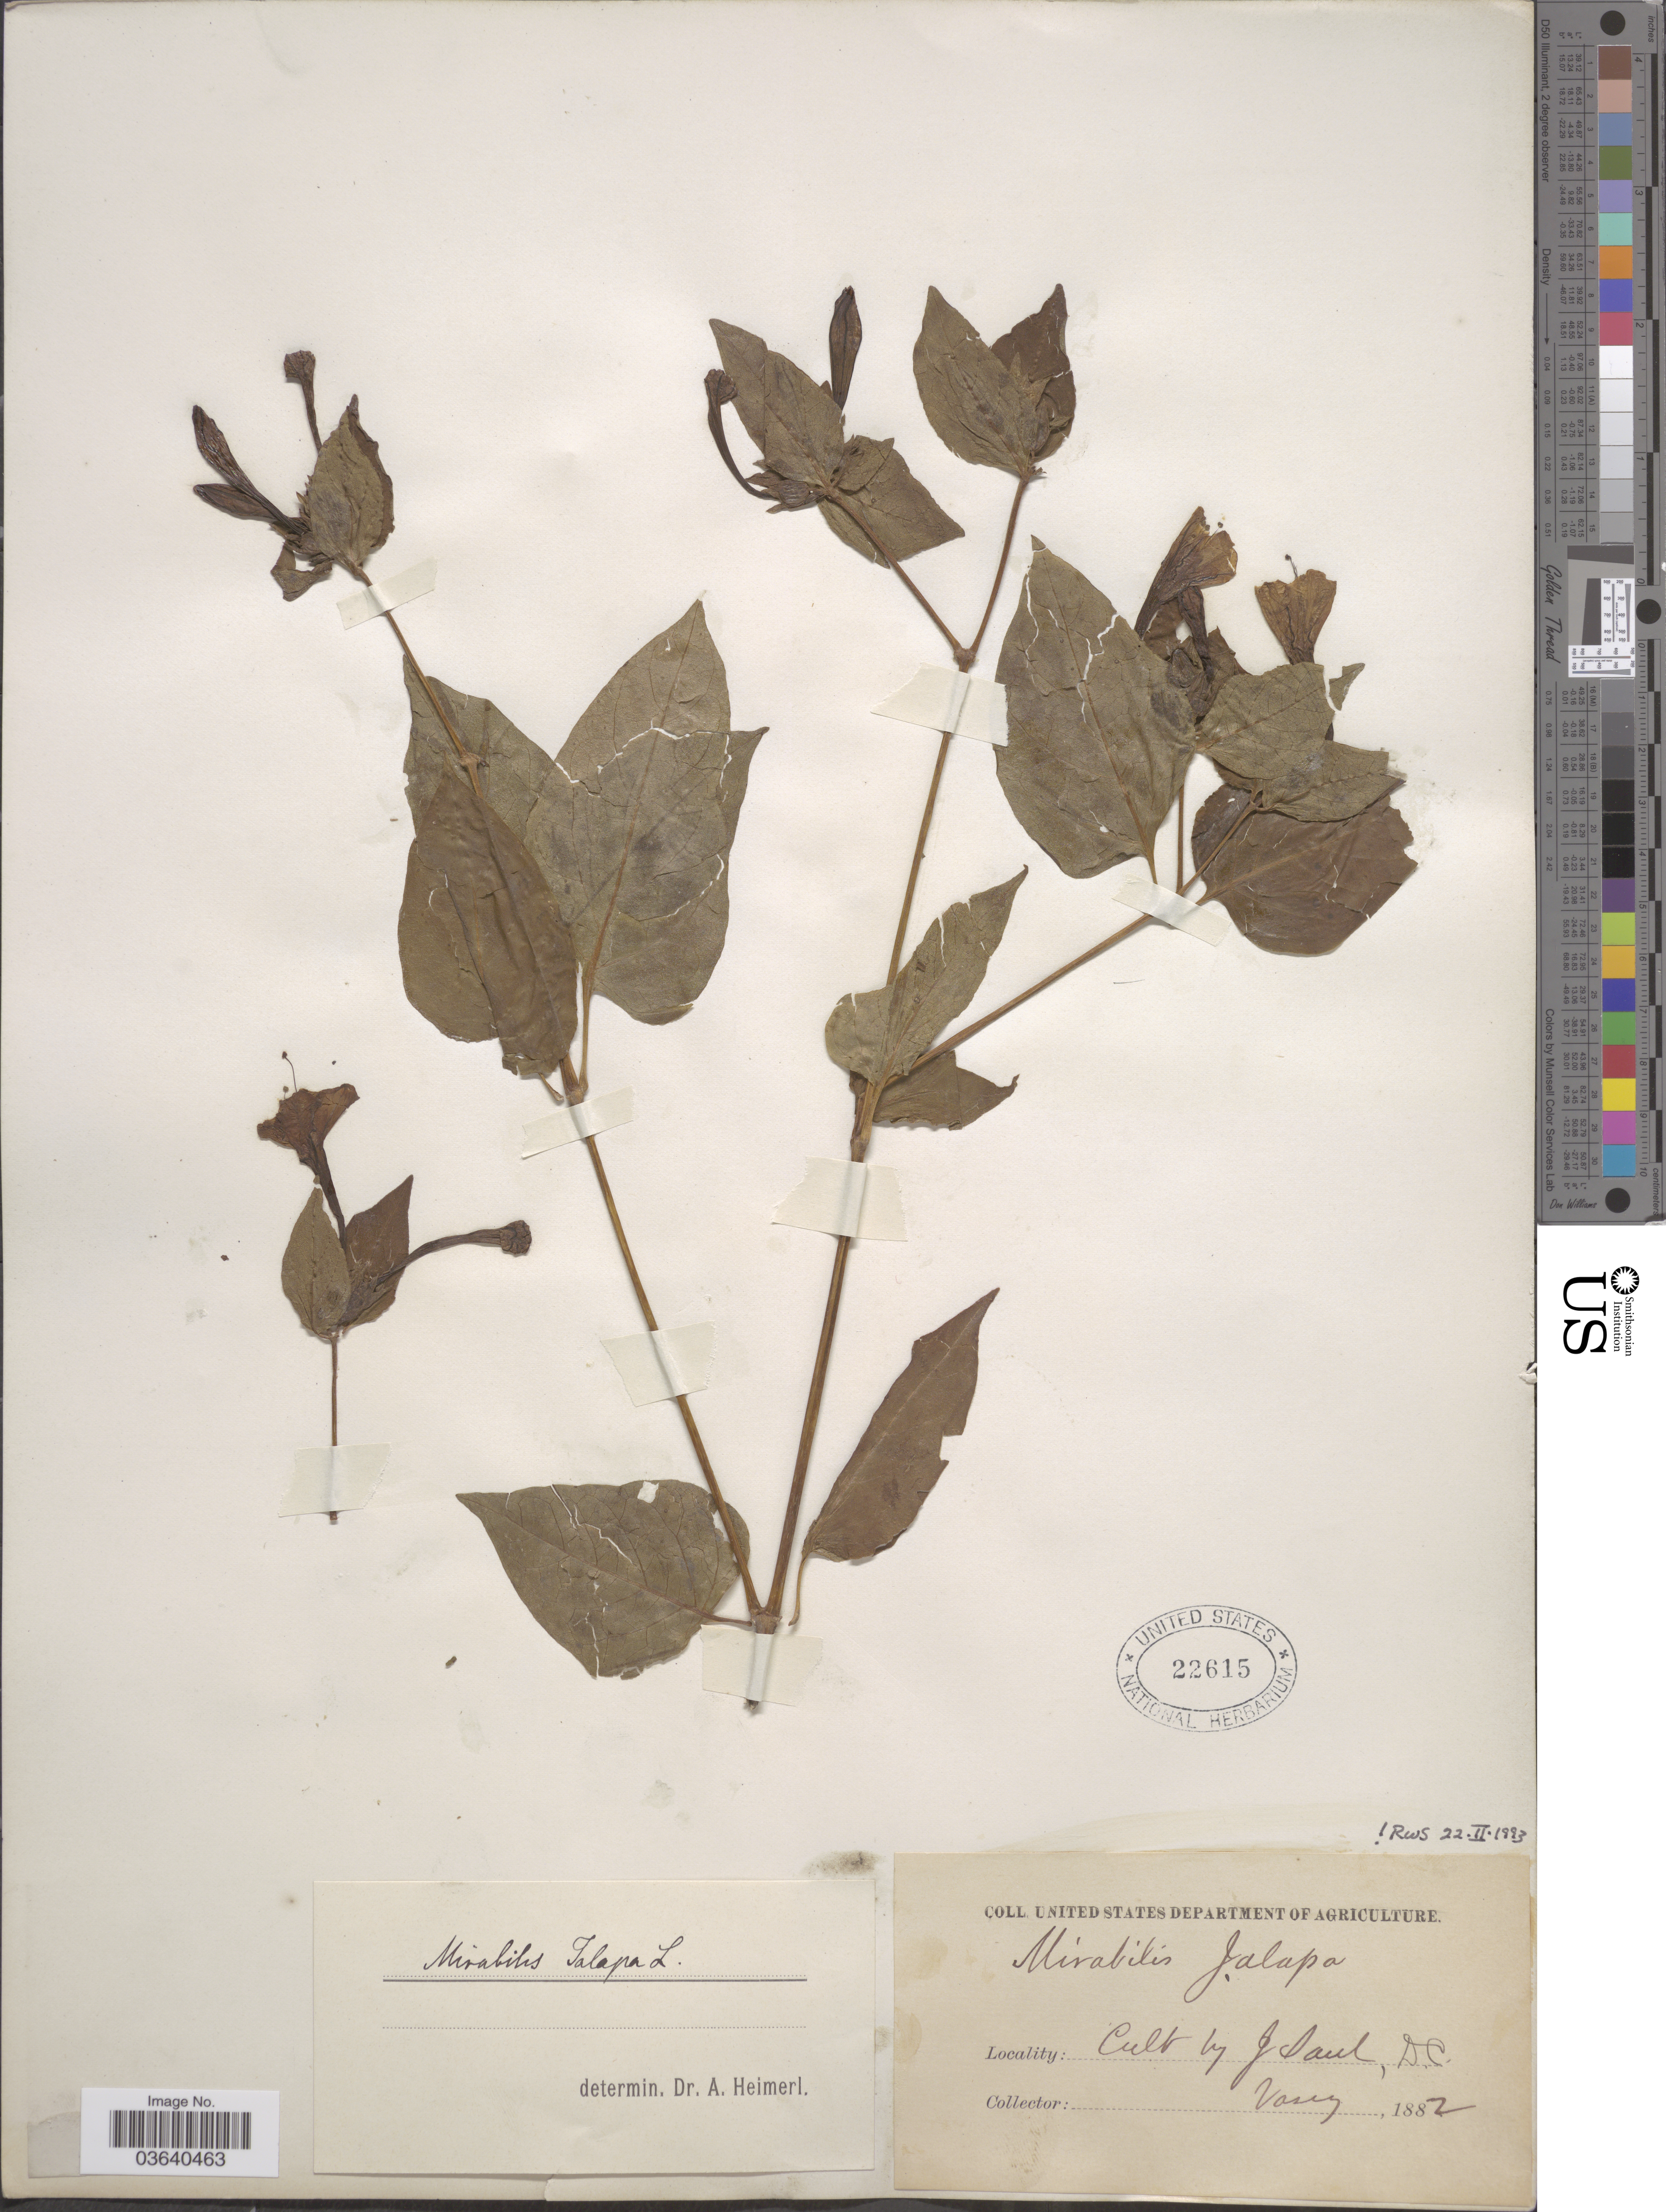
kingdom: Plantae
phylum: Tracheophyta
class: Magnoliopsida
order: Caryophyllales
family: Nyctaginaceae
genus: Mirabilis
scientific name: Mirabilis jalapa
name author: L.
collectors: Vasey, --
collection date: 1882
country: United States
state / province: District of Columbia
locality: D.C.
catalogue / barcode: US 22615